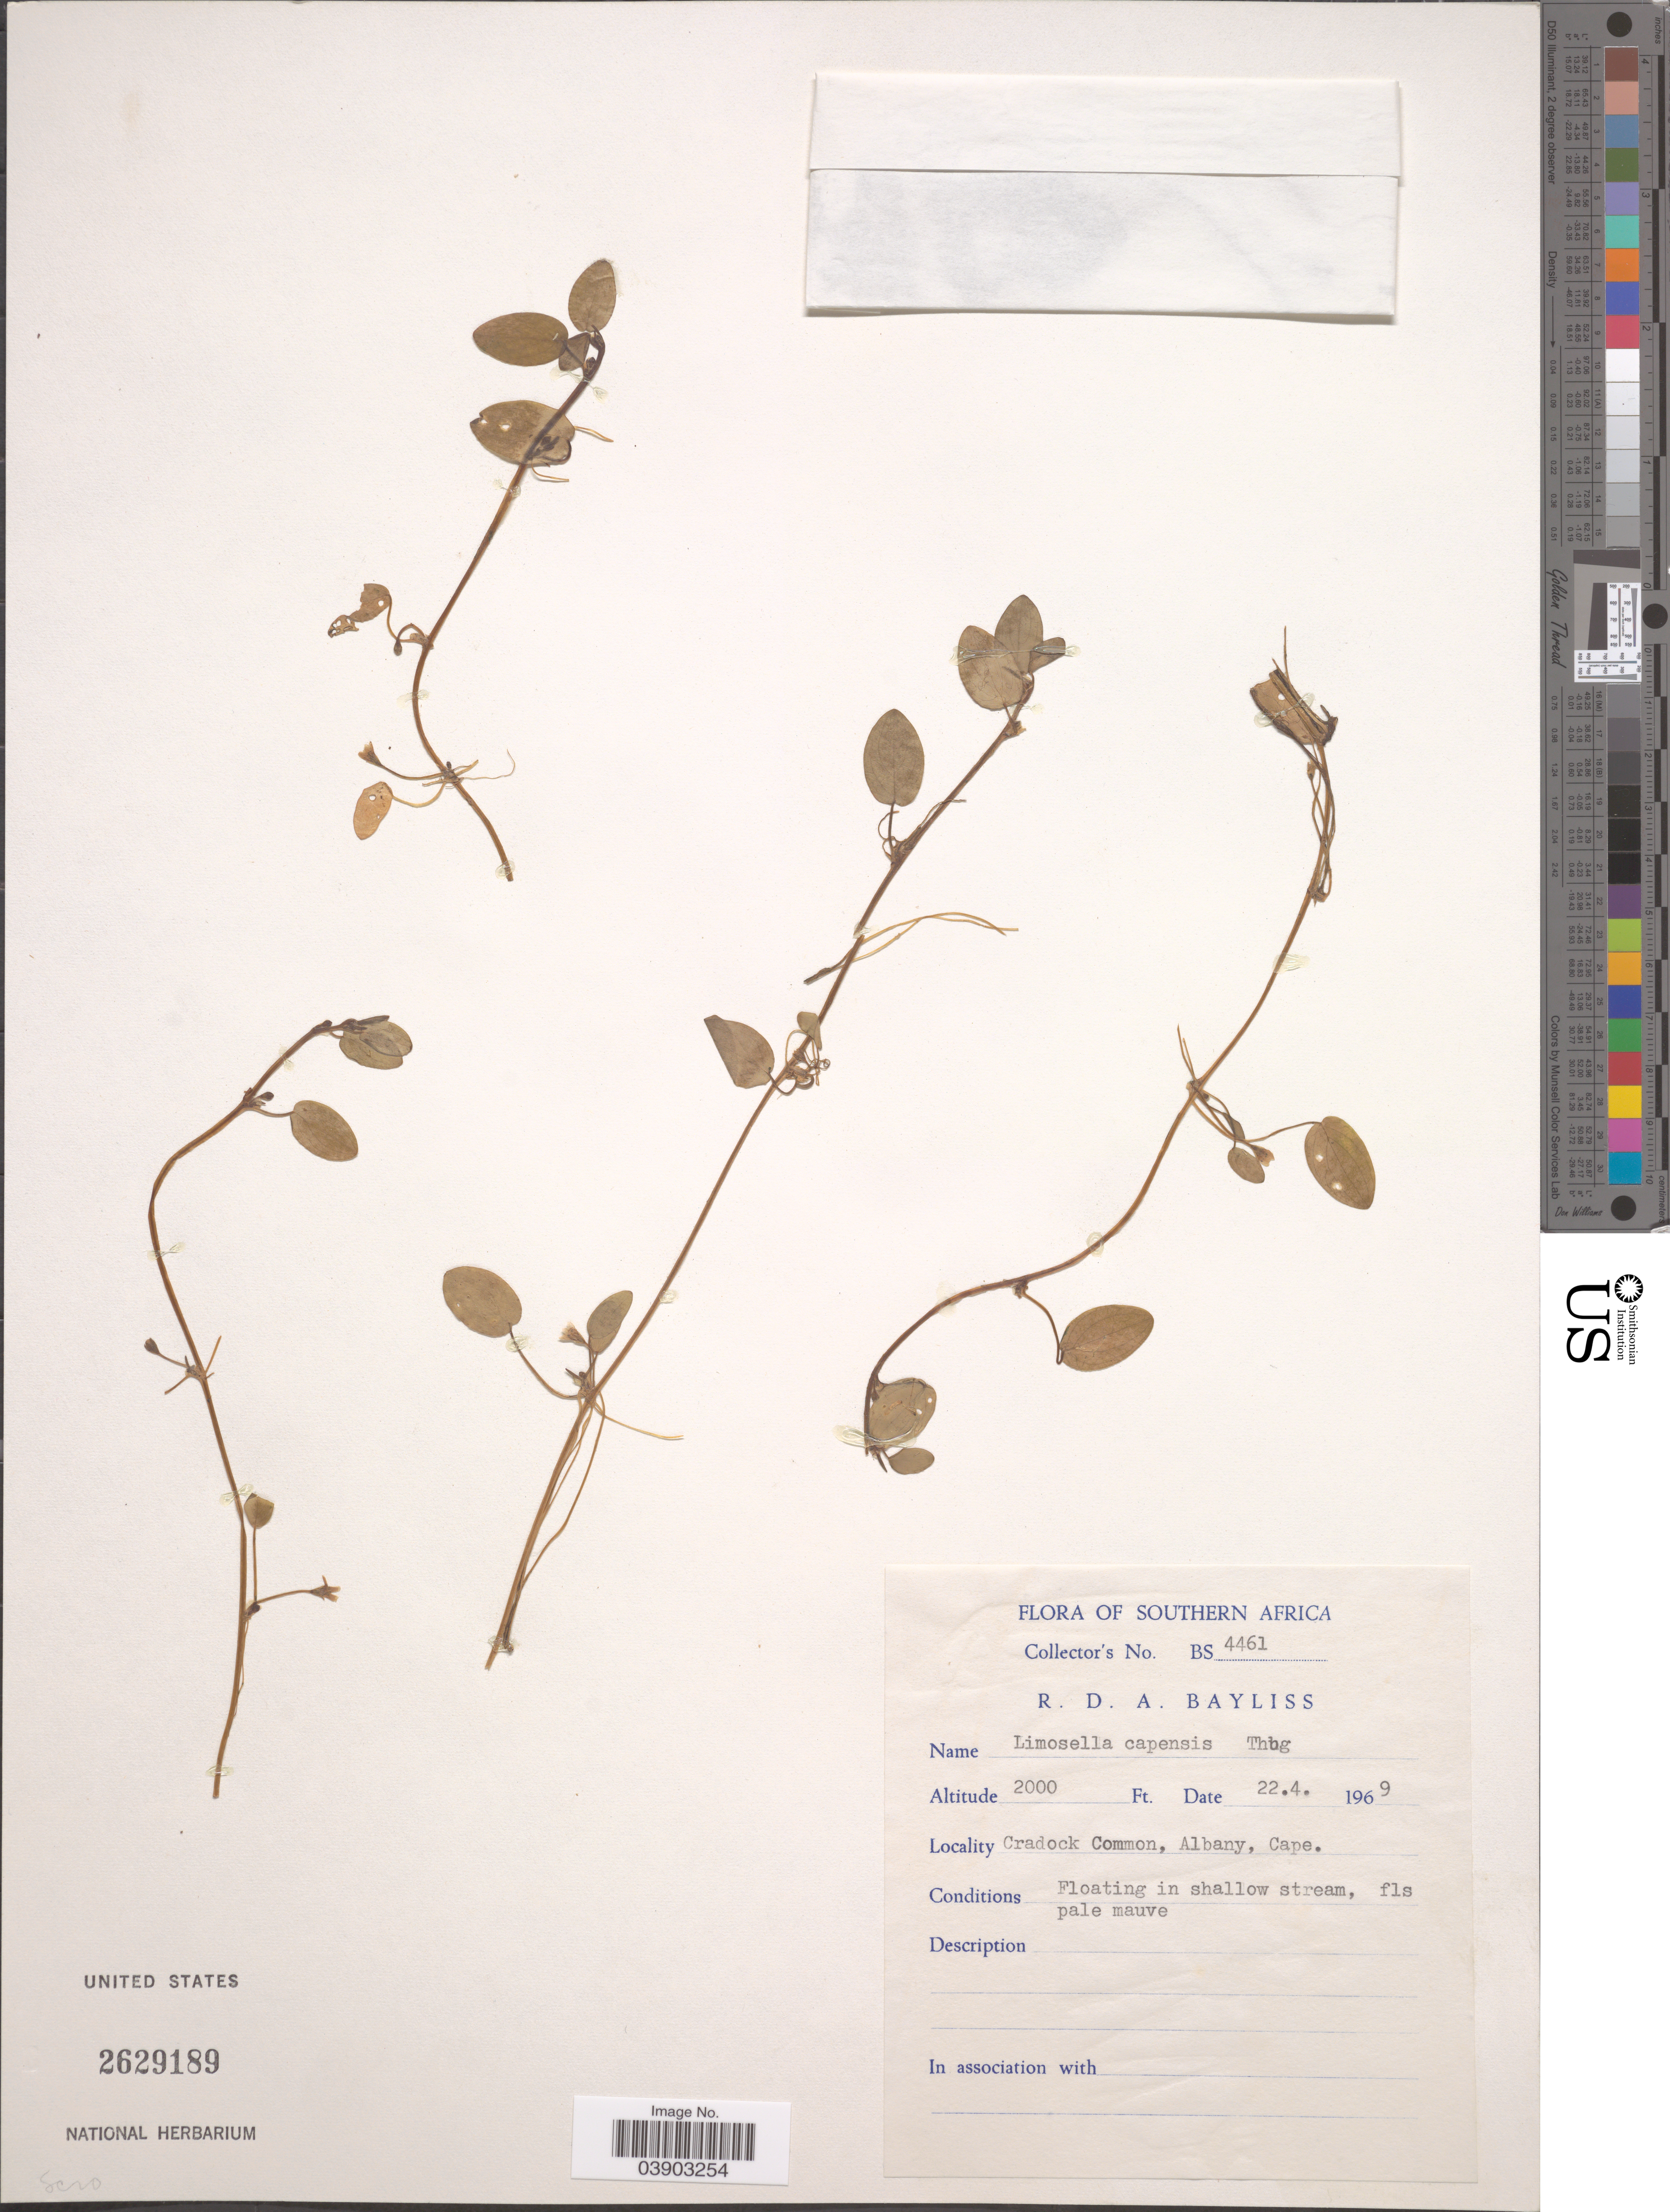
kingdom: Plantae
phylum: Tracheophyta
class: Magnoliopsida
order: Lamiales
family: Scrophulariaceae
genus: Limosella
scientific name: Limosella capensis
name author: Thunb.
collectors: R. Bayliss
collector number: BS4461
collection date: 1969-04-22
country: South Africa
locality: Southern Africa. Cradock Common, Albany, Cape.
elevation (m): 610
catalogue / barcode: US 2629189